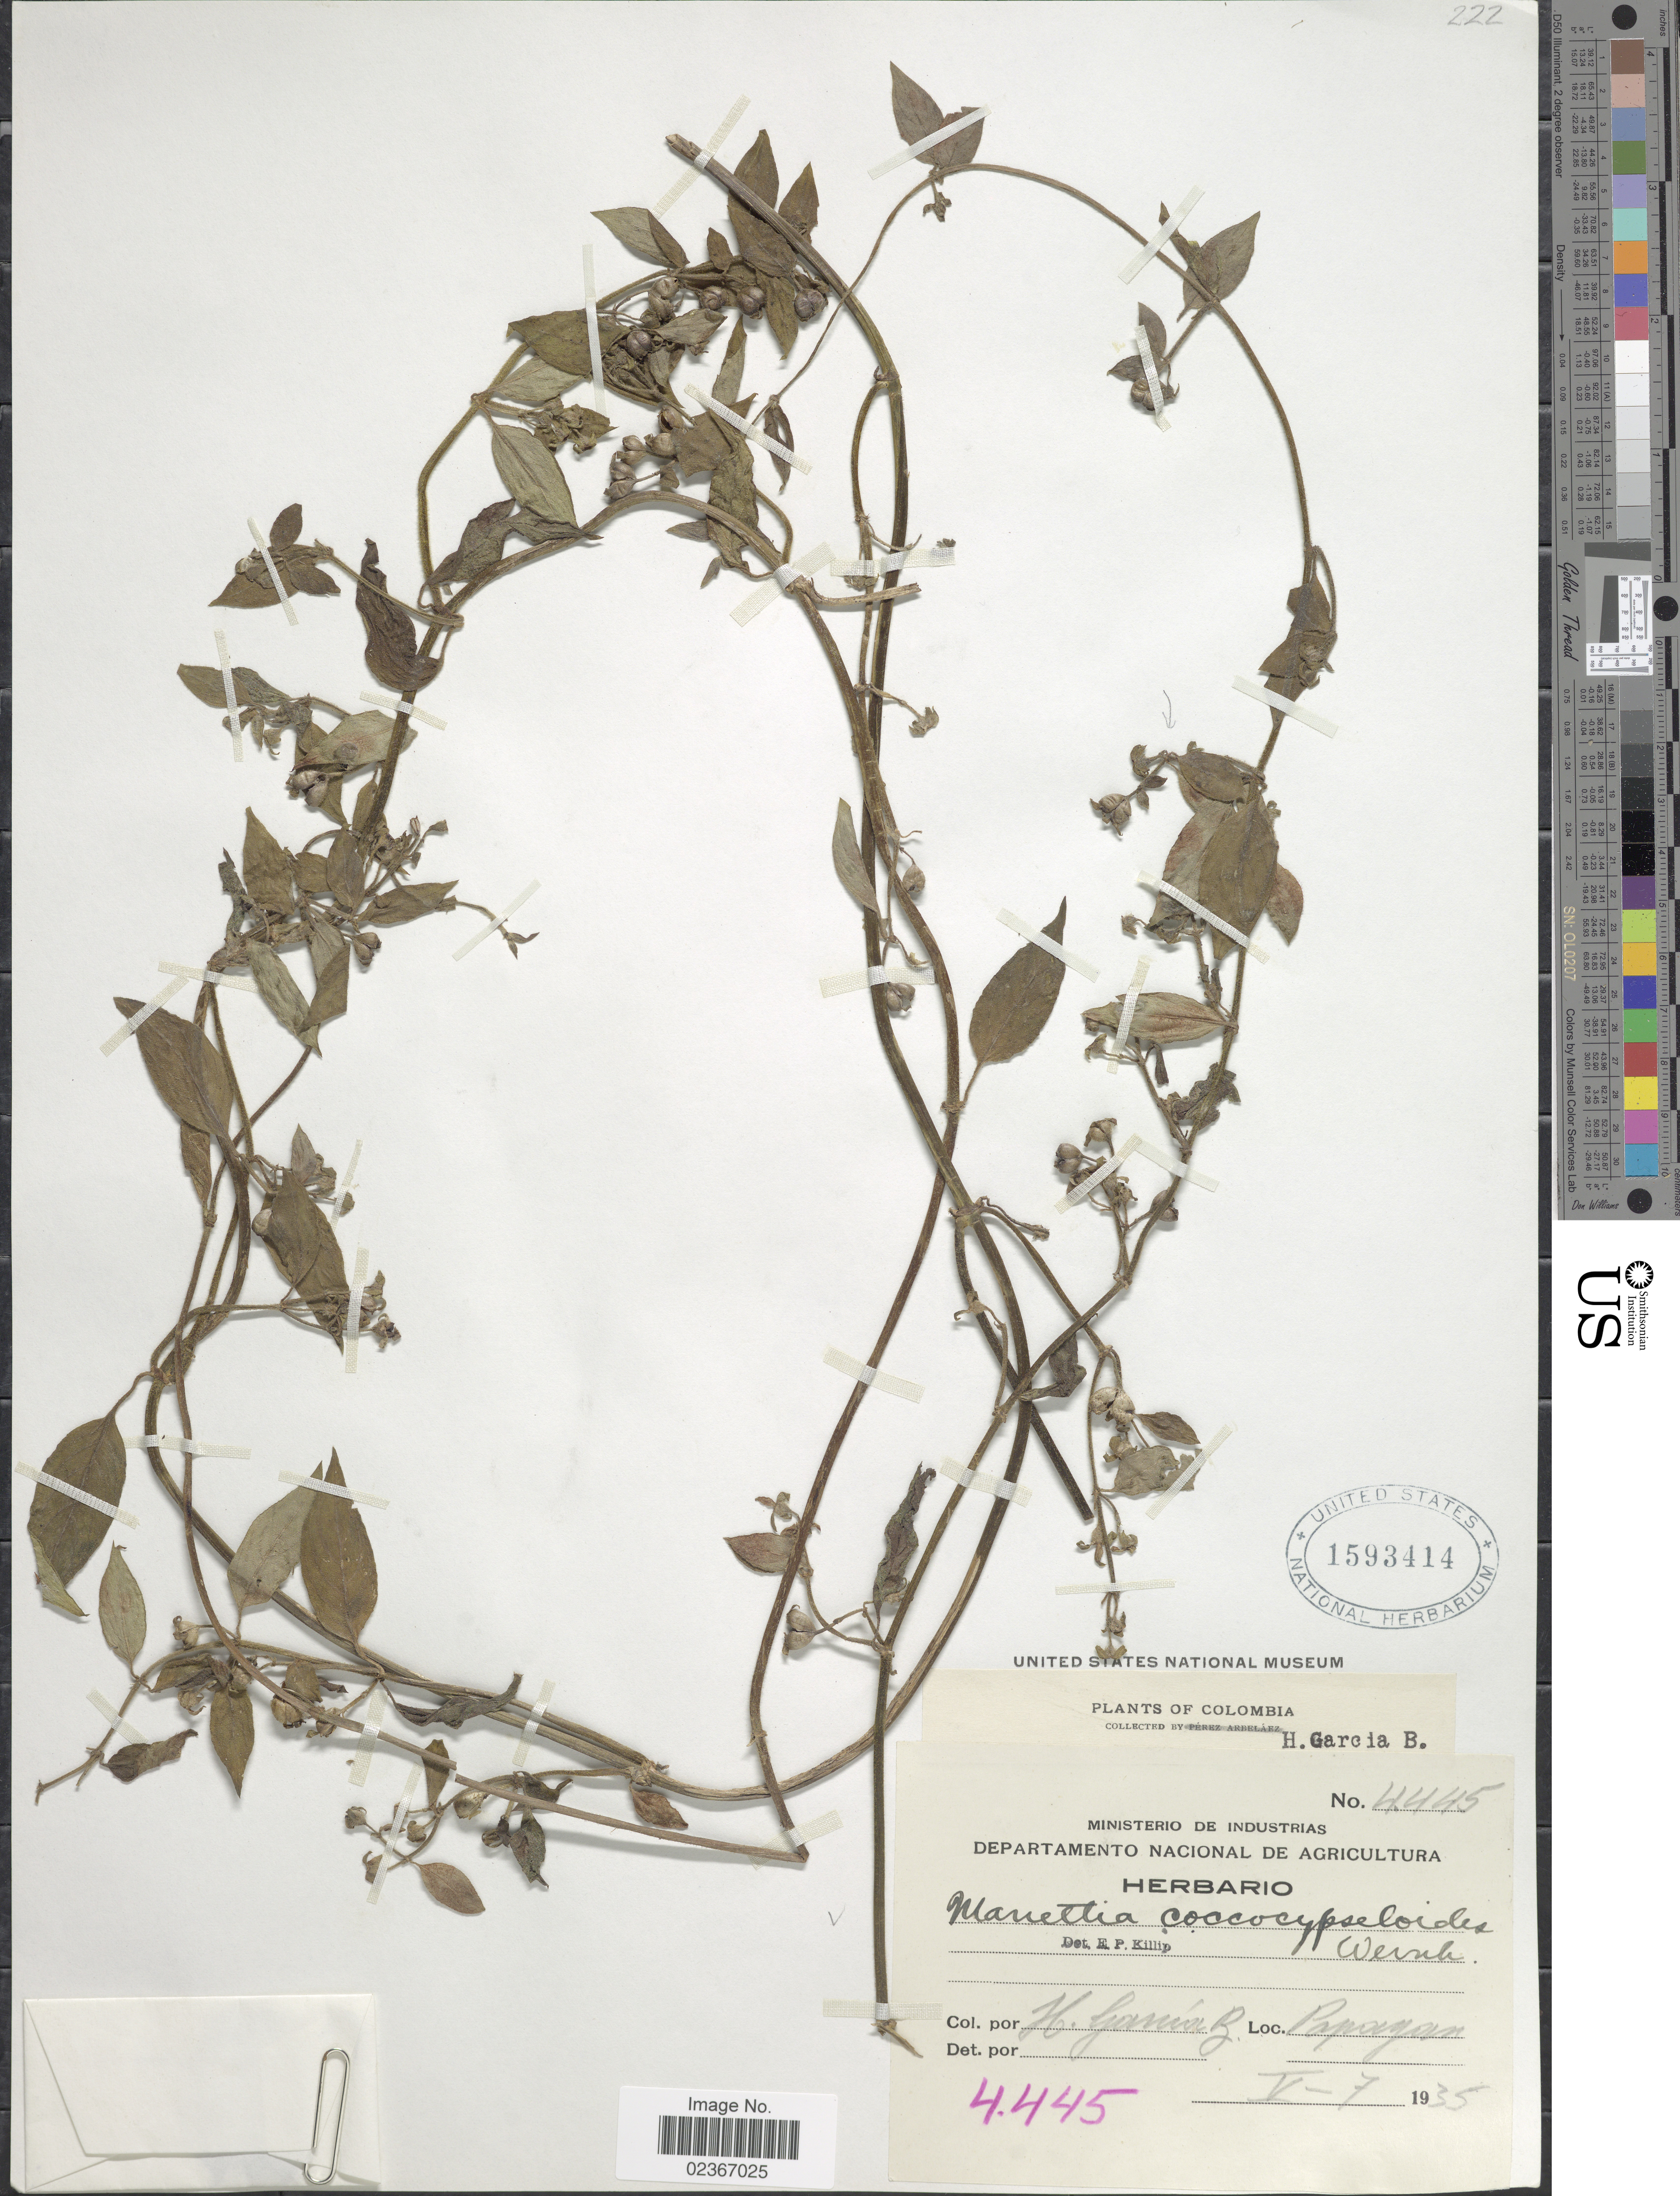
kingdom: Plantae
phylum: Tracheophyta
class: Magnoliopsida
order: Gentianales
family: Rubiaceae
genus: Manettia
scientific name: Manettia coccocypseloides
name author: Wernham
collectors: H. García Barriga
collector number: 4445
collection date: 1935-05-07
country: Colombia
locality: Popayan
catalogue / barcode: US 1593414